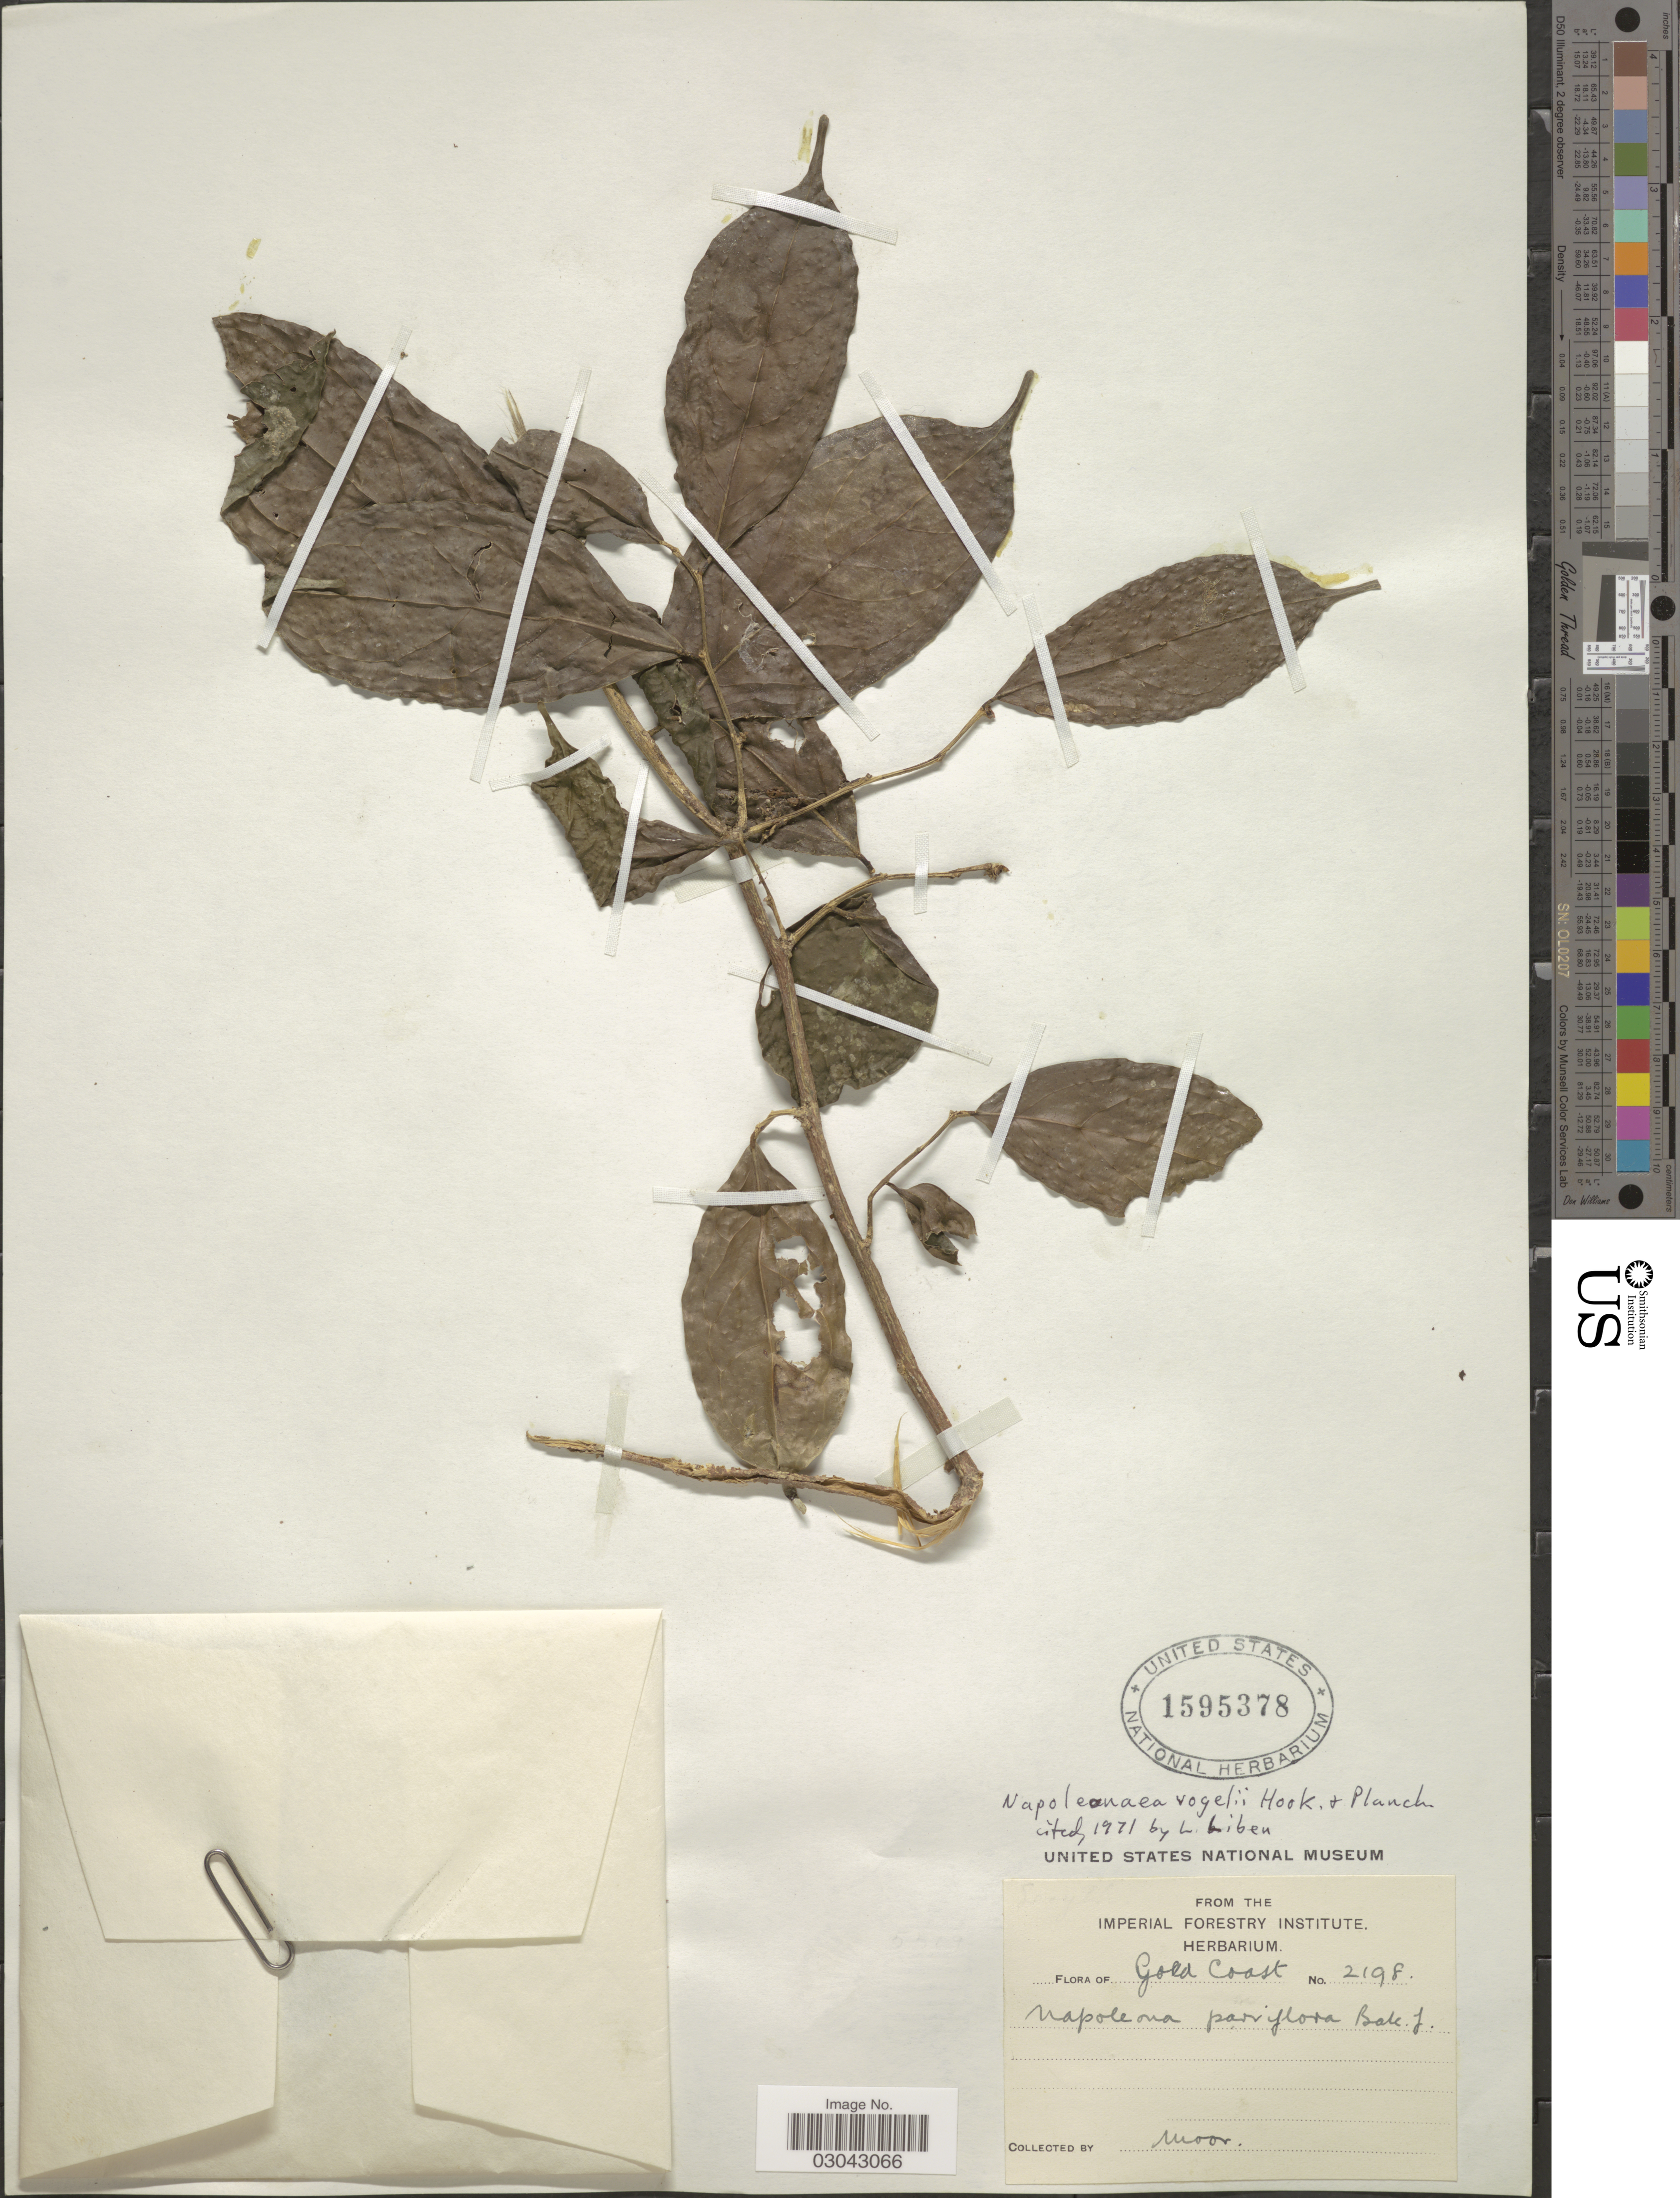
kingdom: Plantae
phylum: Tracheophyta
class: Magnoliopsida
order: Ericales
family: Lecythidaceae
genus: Napoleonaea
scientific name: Napoleonaea vogelii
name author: Hook. & Planch.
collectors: Moor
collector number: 2198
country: Ghana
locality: Gold Coast.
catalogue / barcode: US 1595378